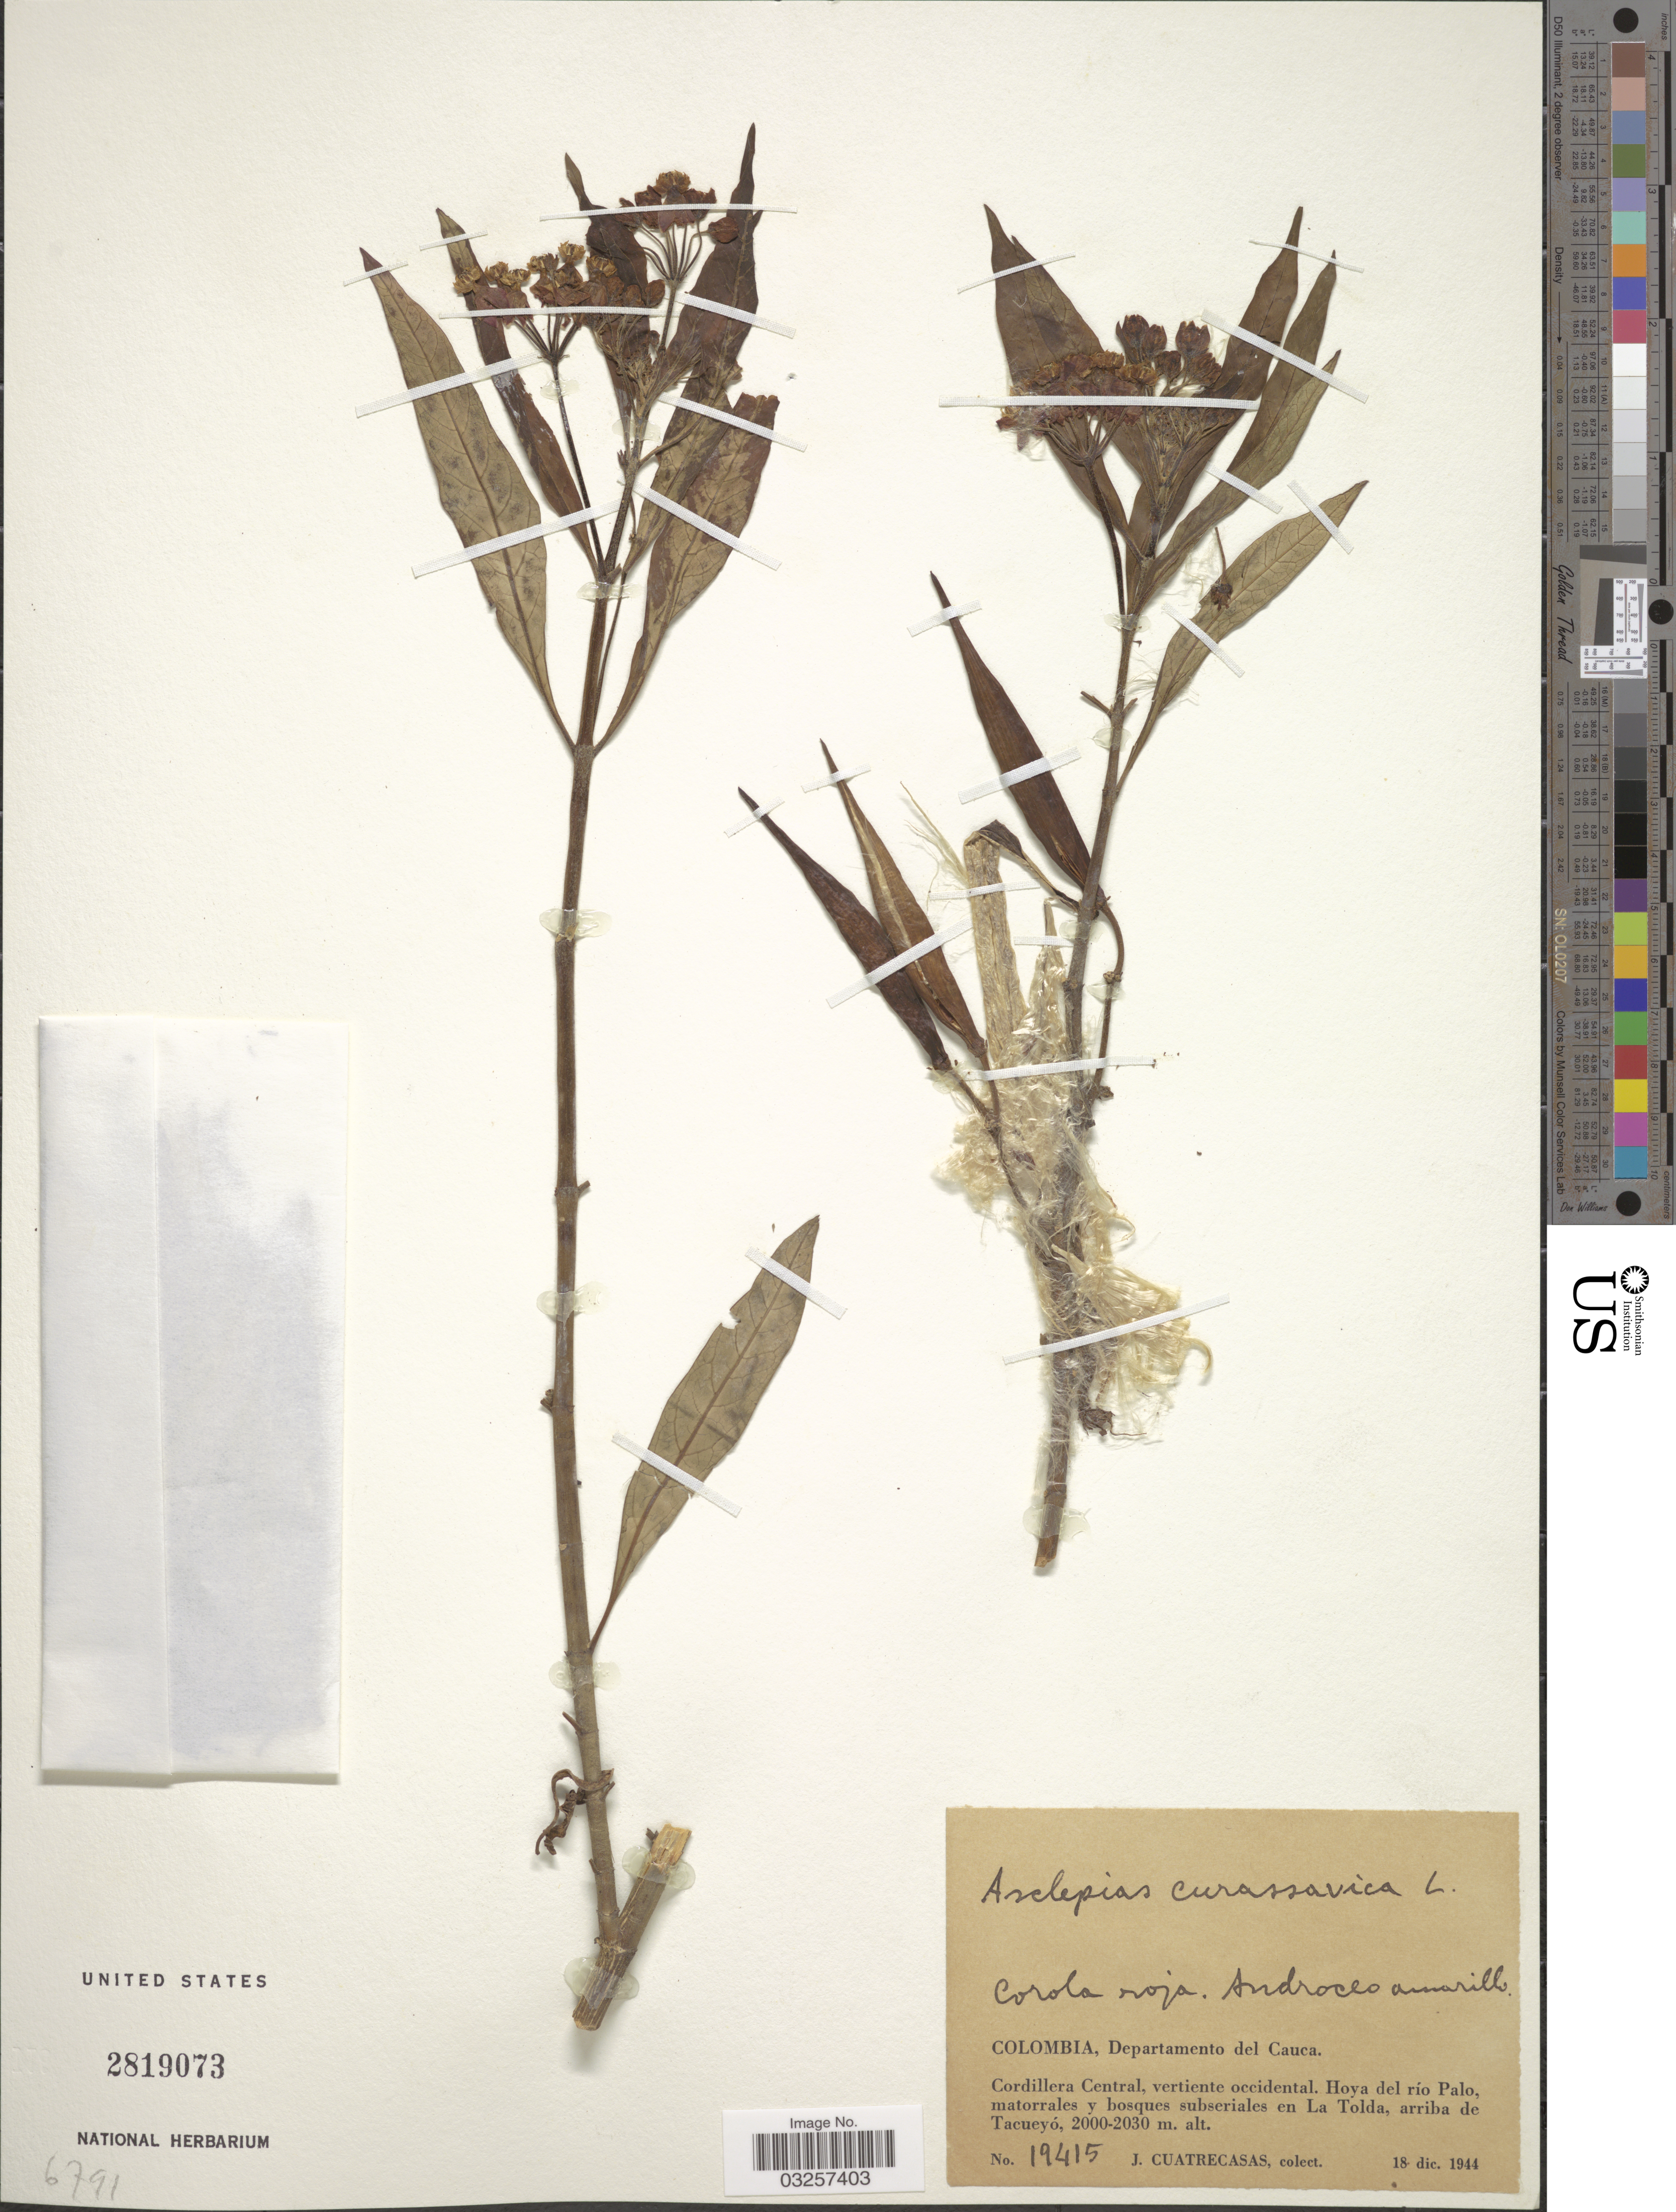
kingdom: Plantae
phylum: Tracheophyta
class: Magnoliopsida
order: Gentianales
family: Apocynaceae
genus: Asclepias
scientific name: Asclepias curassavica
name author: L.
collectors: J. Cuatrecasas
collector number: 19415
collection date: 1944-12-18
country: Colombia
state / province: Cauca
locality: Departamento del Cauca. Cordillera Central, vertiente occidental. Hoya del río Palo, matorrales y bosques subseriales en La Tolda, arriba de Tacueyó.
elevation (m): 2000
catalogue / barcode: US 2819073